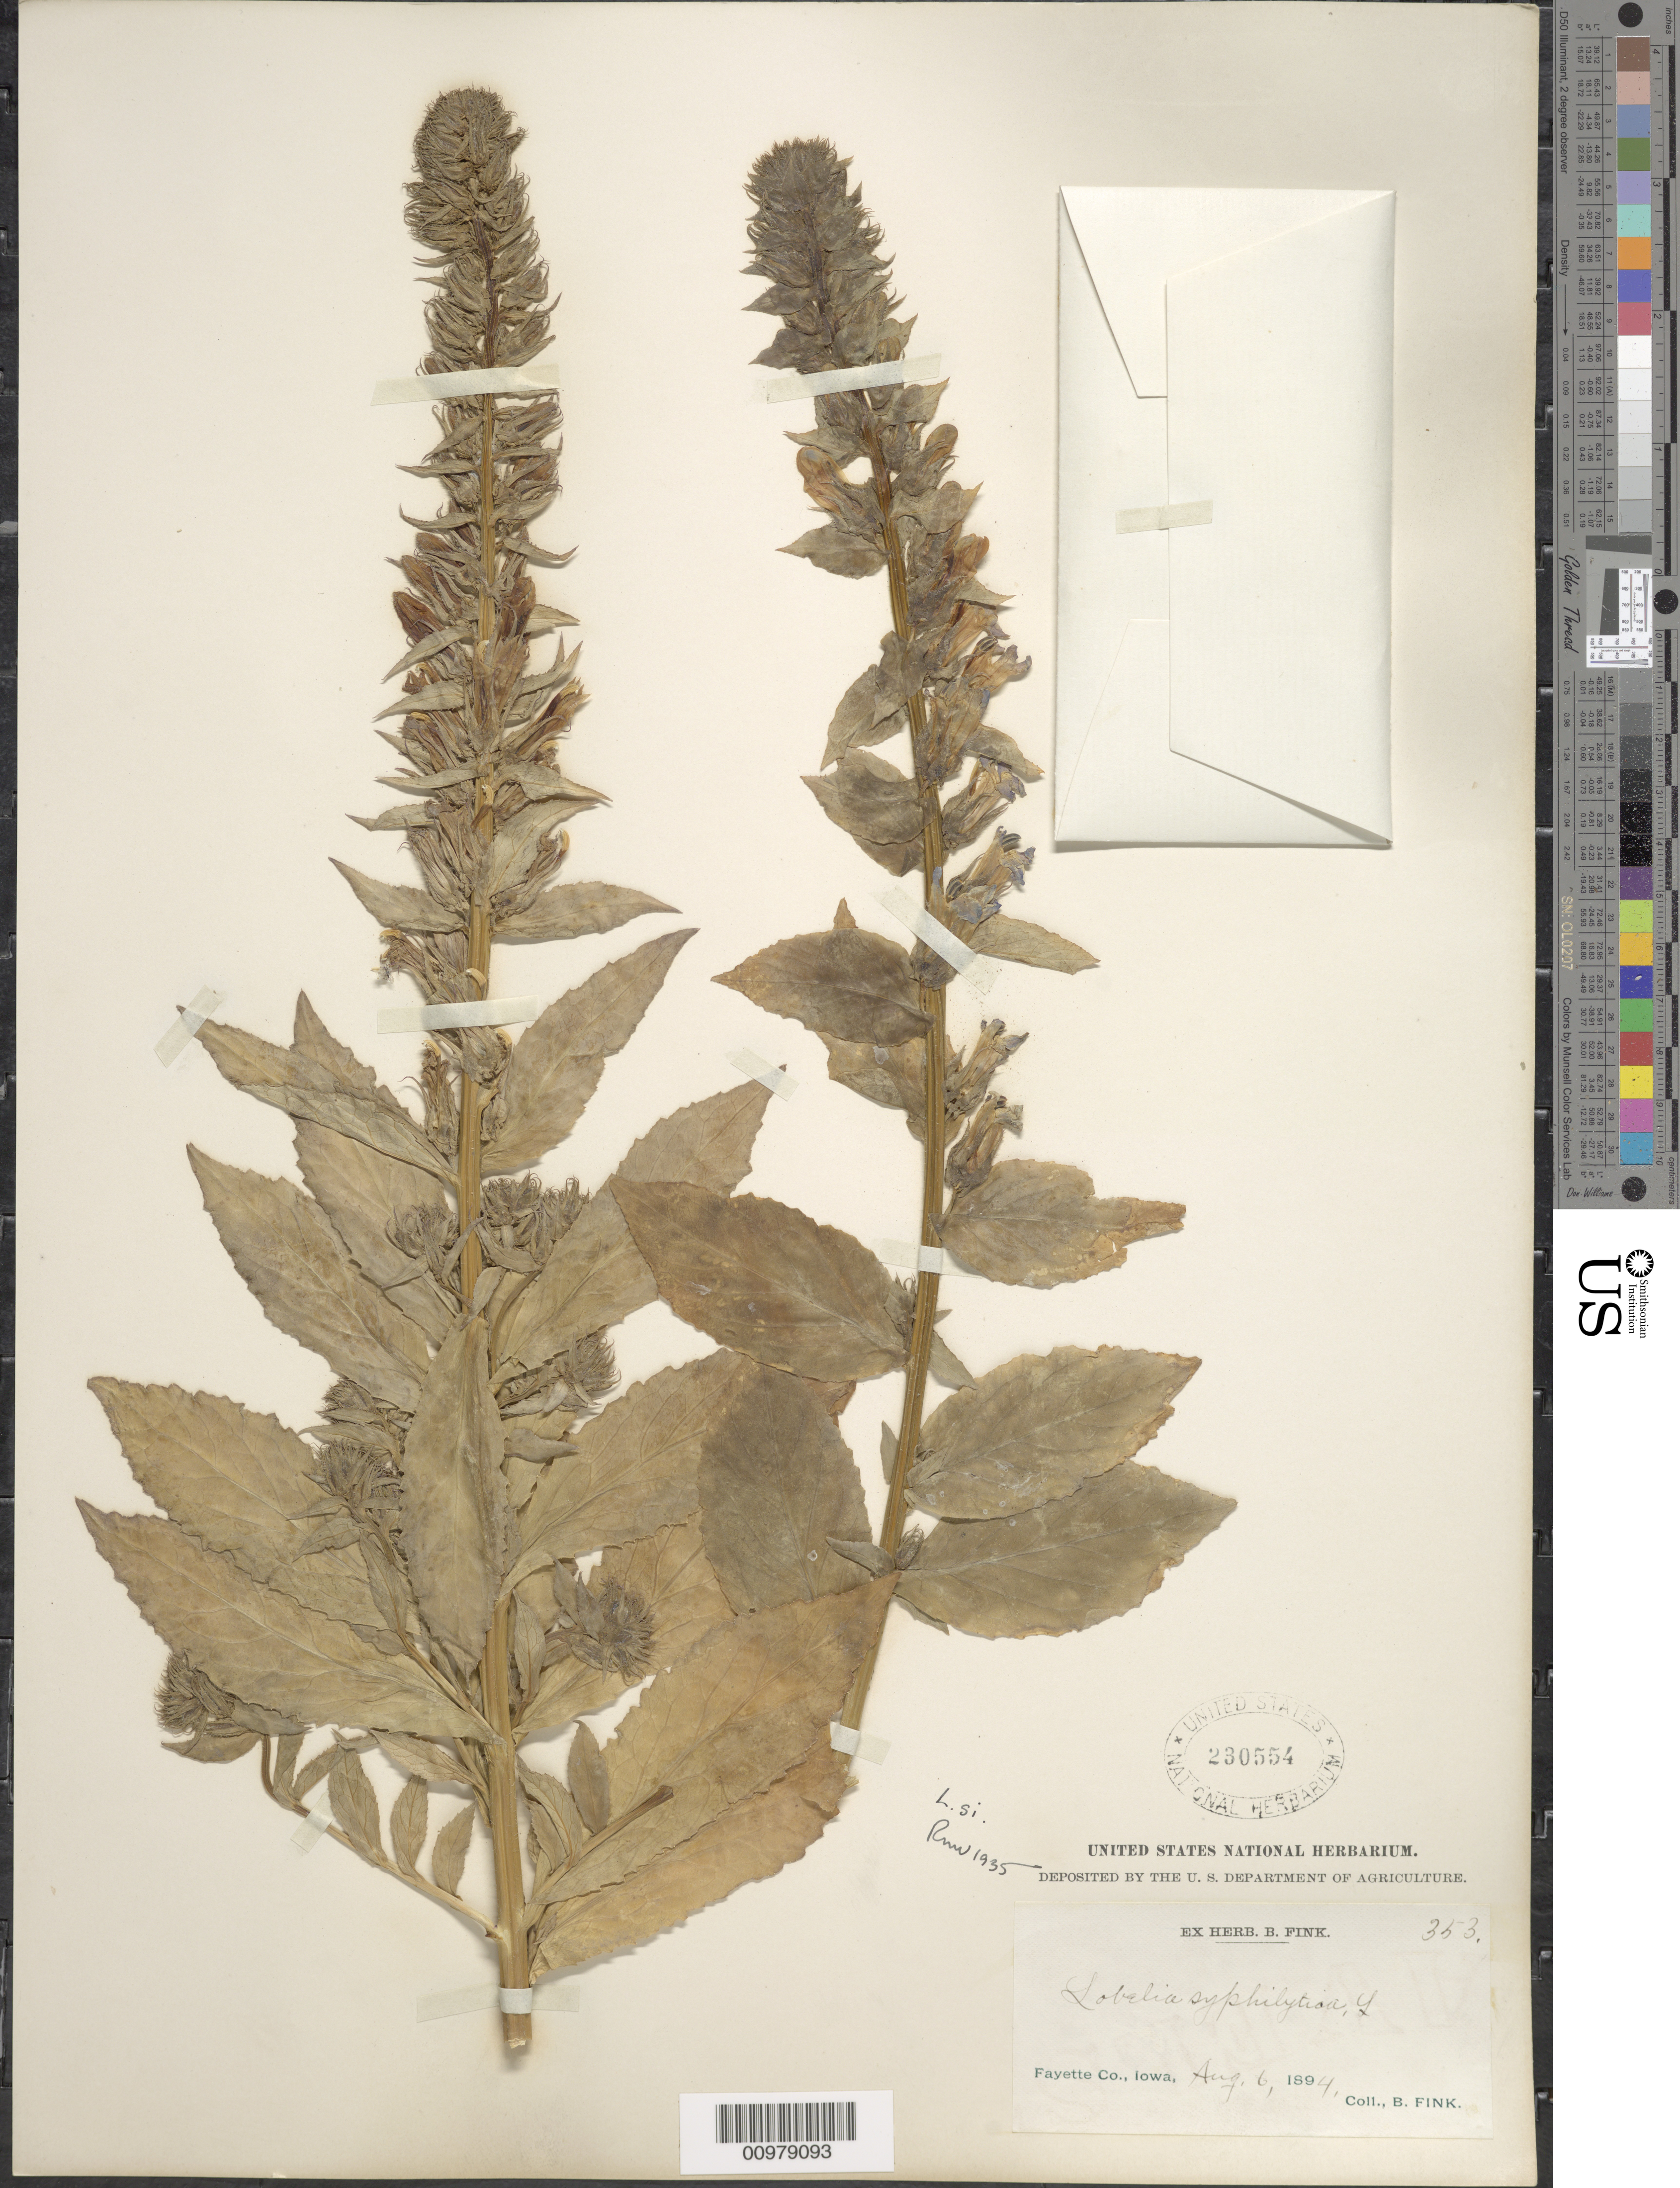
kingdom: Plantae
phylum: Tracheophyta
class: Magnoliopsida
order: Asterales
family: Campanulaceae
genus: Lobelia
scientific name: Lobelia siphilitica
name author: L.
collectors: B. Fink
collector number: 353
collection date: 1894-08-06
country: United States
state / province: Iowa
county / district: Fayette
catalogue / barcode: US 230554